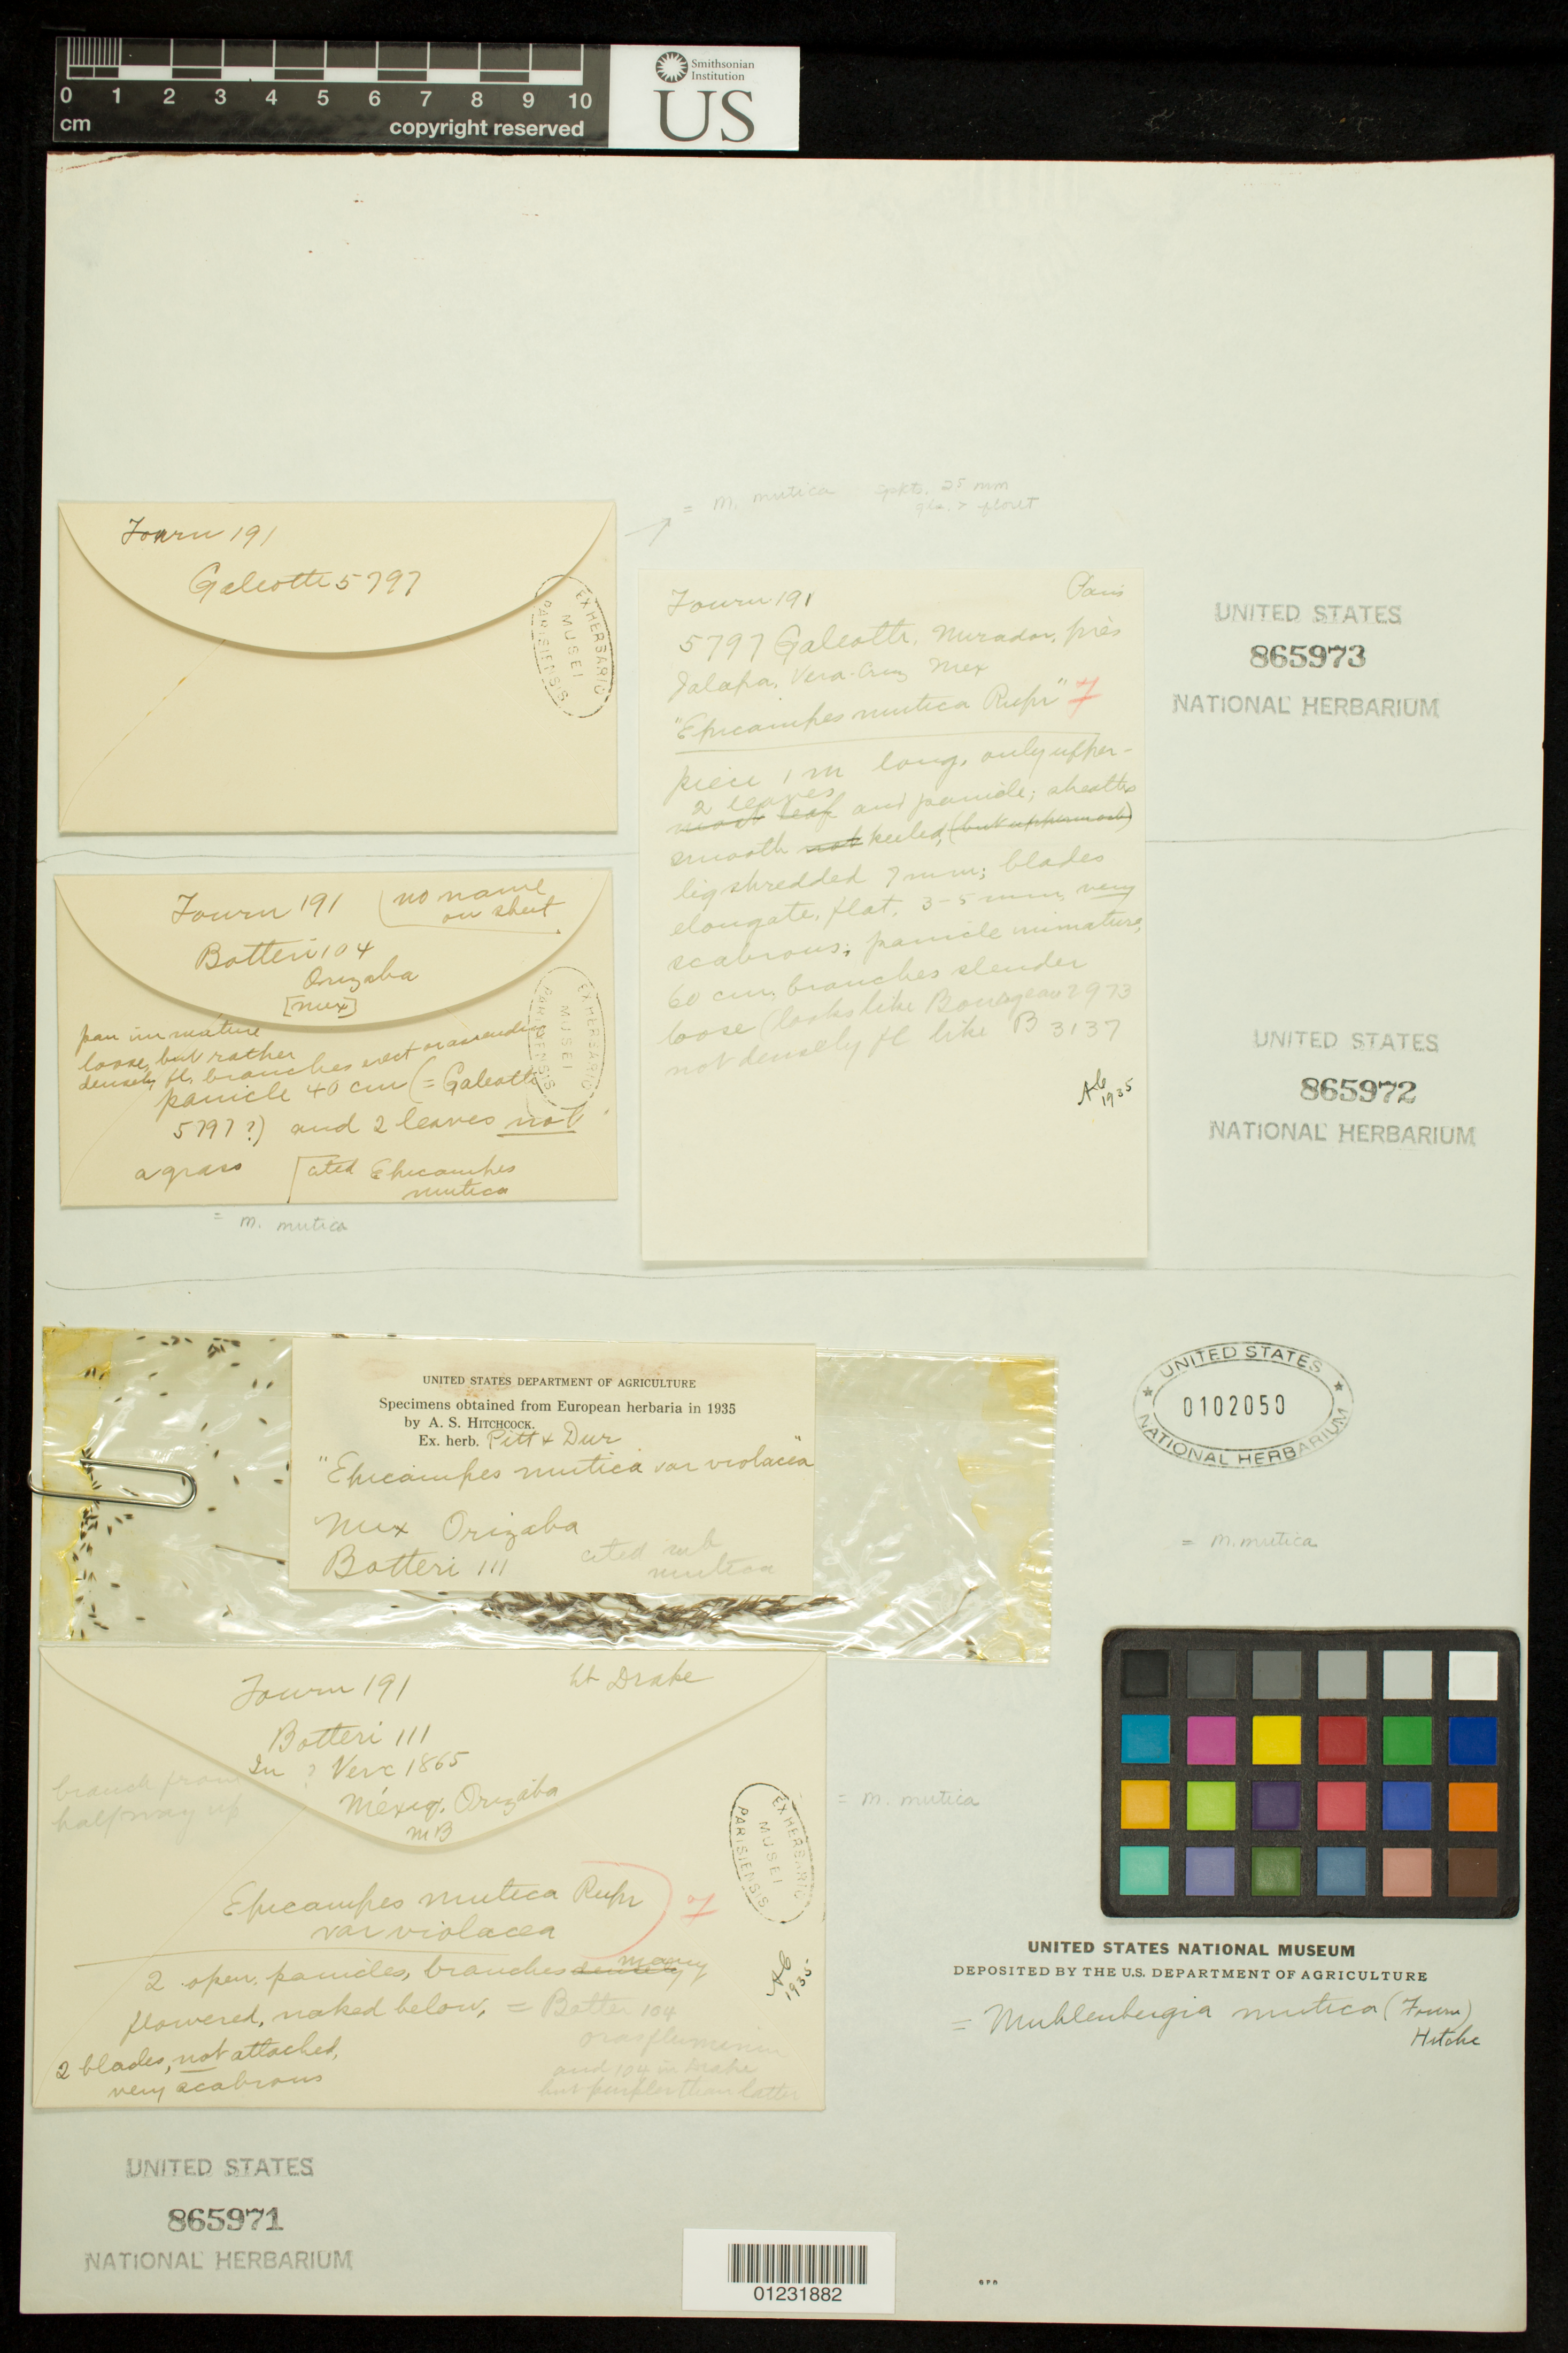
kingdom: Plantae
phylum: Tracheophyta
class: Liliopsida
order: Poales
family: Poaceae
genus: Epicampes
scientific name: Epicampes mutica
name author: Rupr. ex E. Fourn.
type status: Syntype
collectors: M. Botteri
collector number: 111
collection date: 1865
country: Mexico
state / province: Veracruz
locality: Orizaba.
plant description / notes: Fragmentary material of type specimen ex herb. Paris.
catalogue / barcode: US 865971